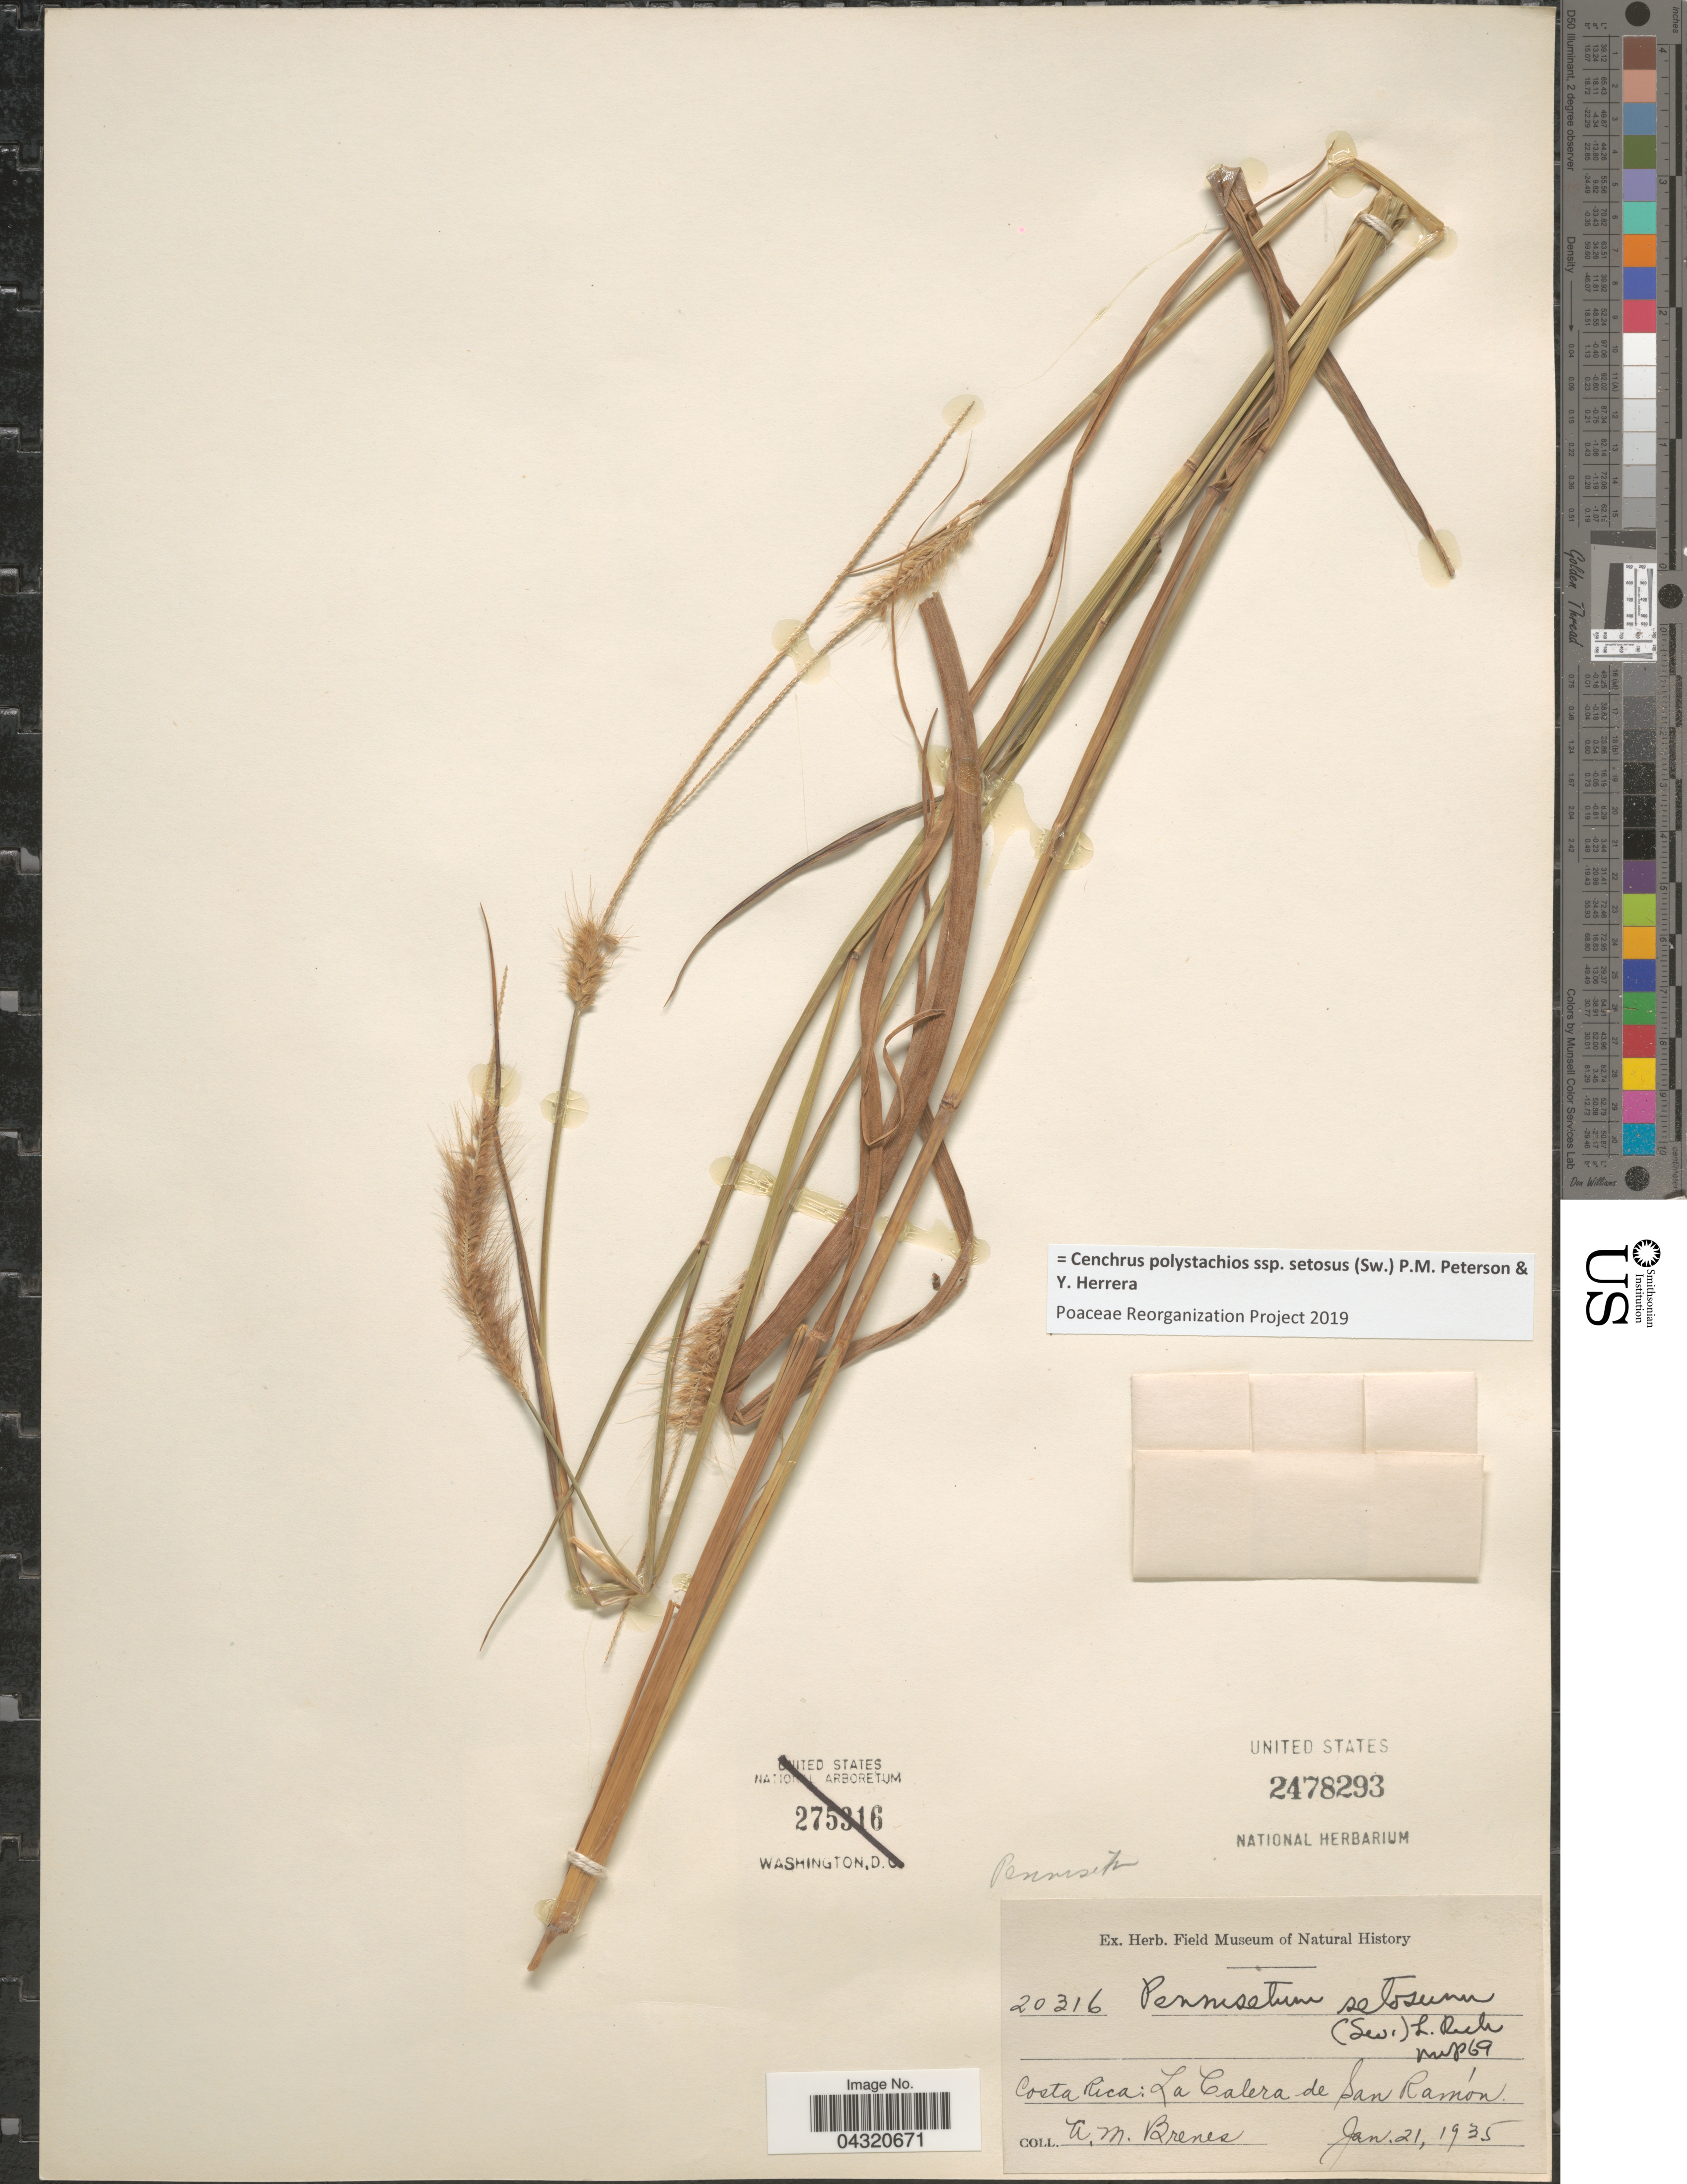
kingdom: Plantae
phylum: Tracheophyta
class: Liliopsida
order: Poales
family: Poaceae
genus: Cenchrus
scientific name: Cenchrus polystachios subsp. setosus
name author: (Sw.) P.M. Peterson & Y. Herrera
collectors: A. Brenes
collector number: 20316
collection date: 1935-01-21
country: Costa Rica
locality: La Calera de San Ramón.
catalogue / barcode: US 2478293